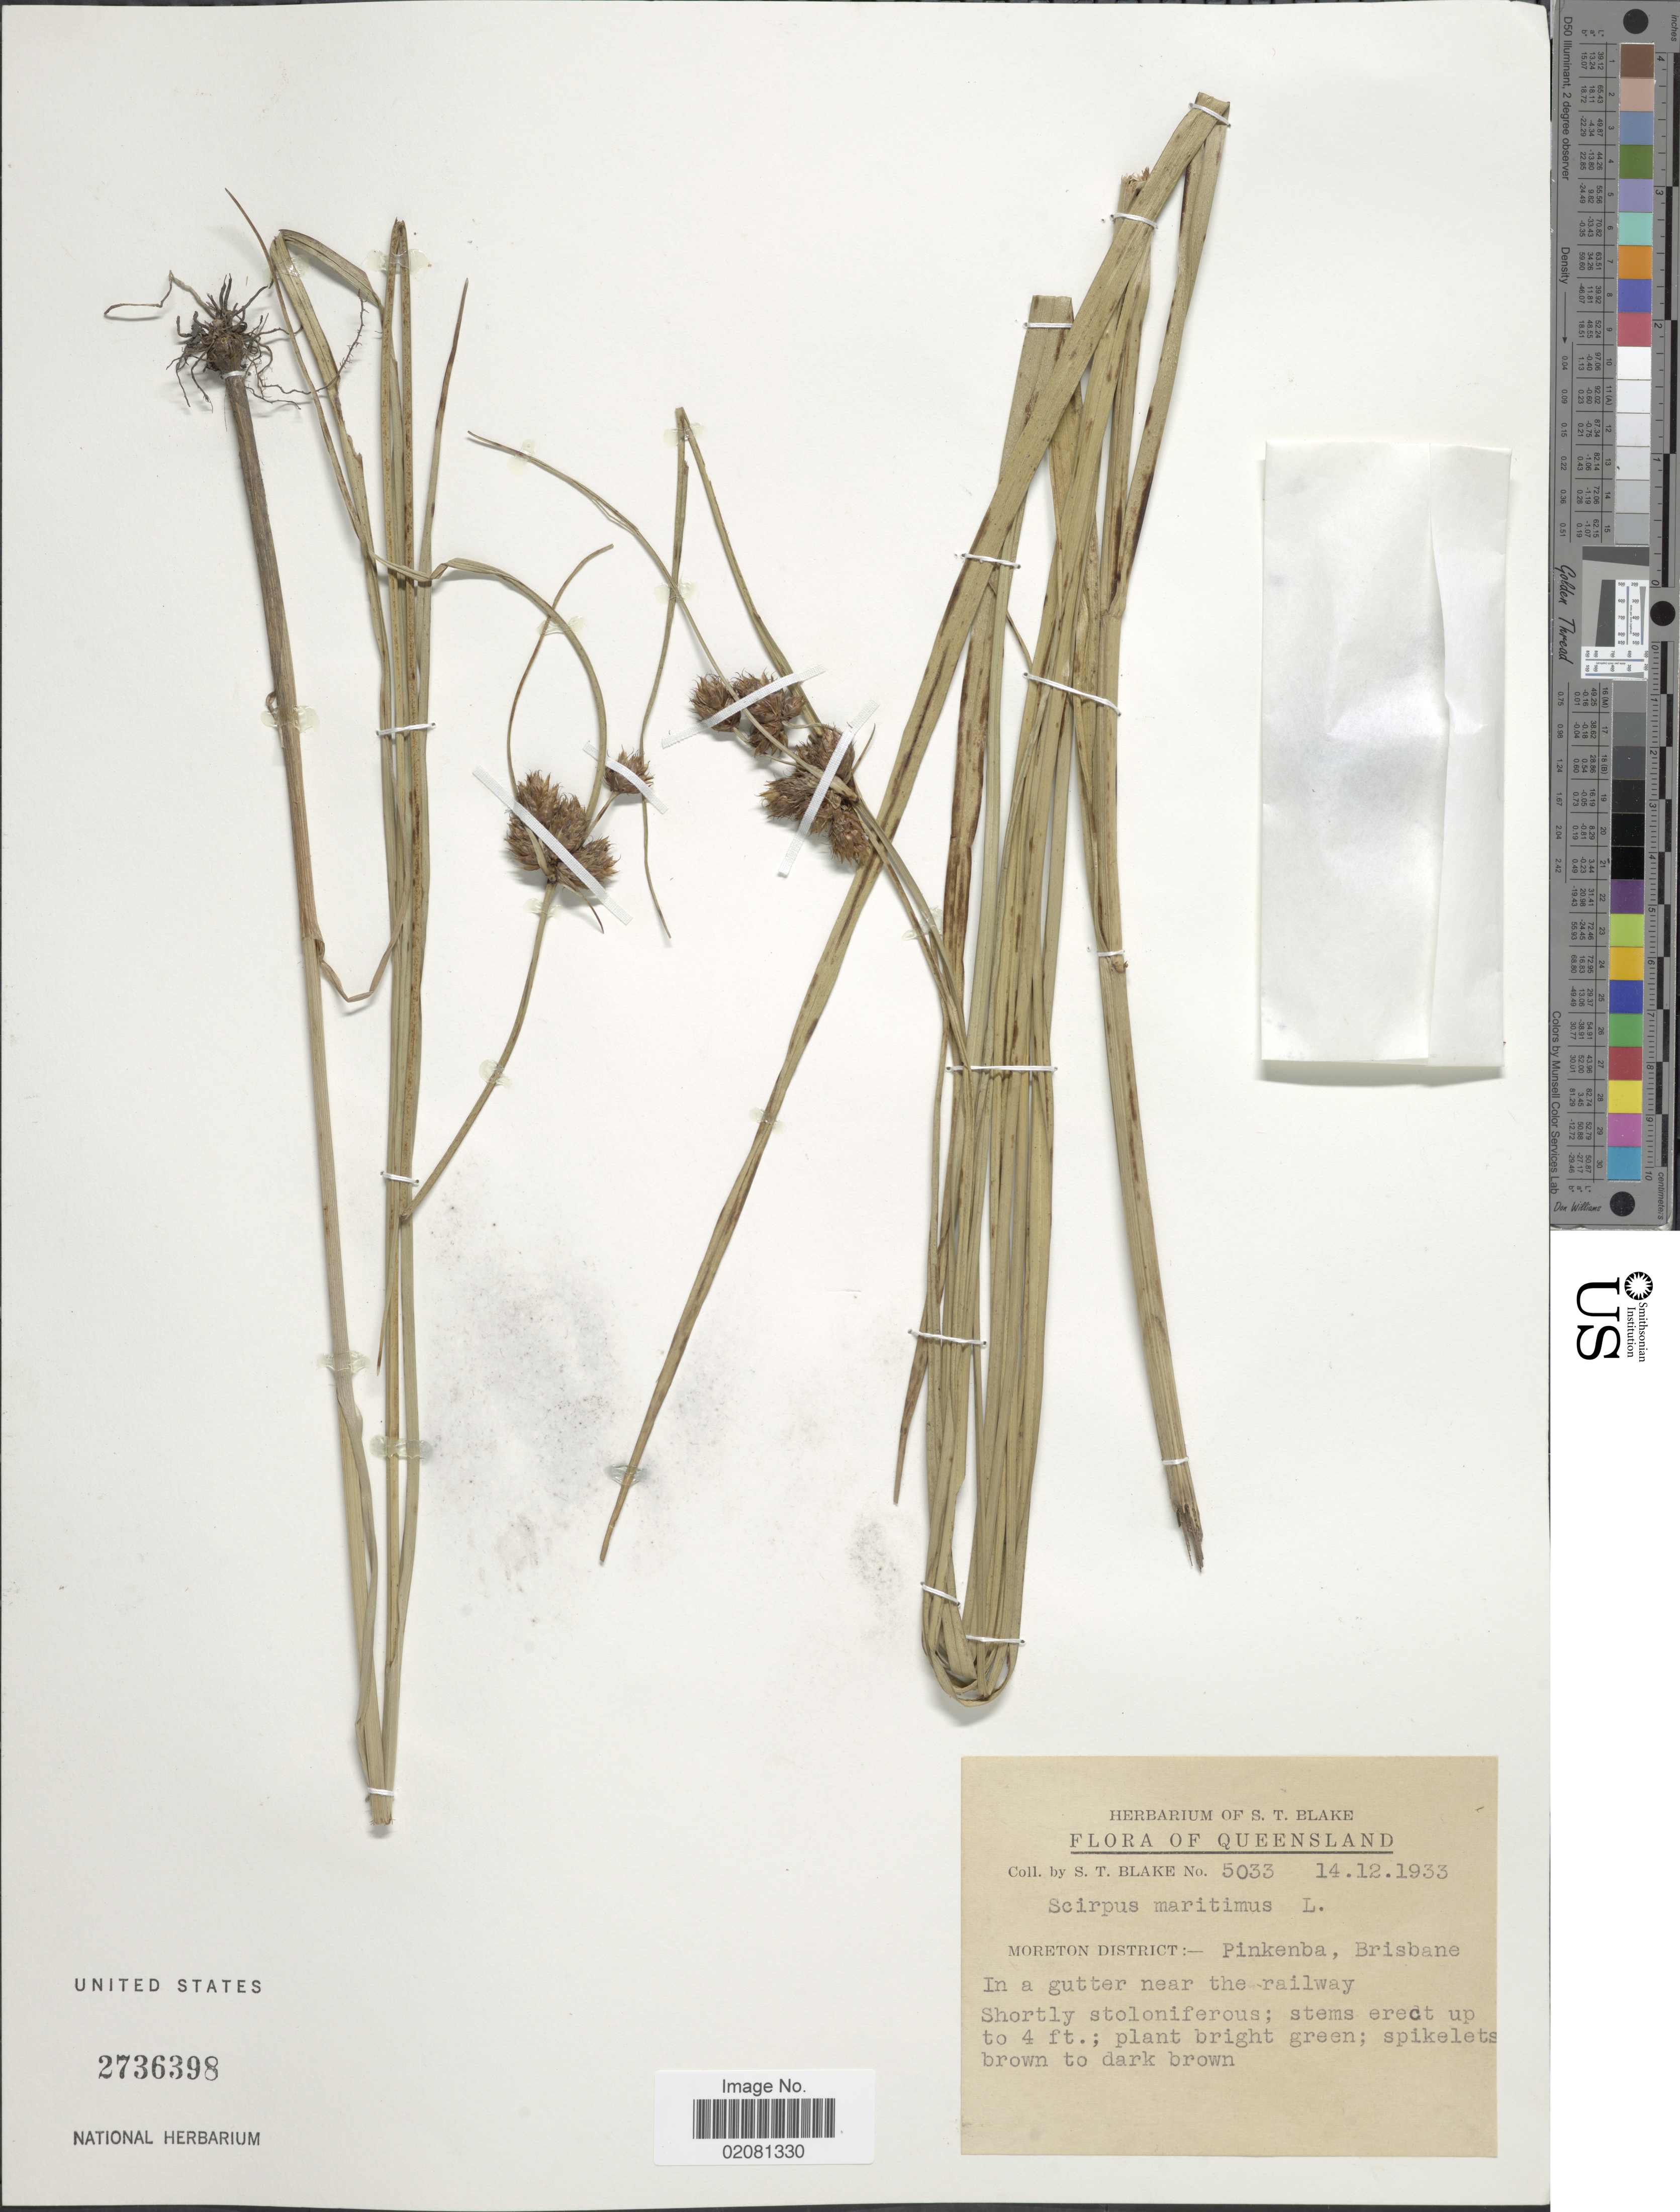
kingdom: Plantae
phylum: Tracheophyta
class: Liliopsida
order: Poales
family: Cyperaceae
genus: Bolboschoenus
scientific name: Bolboschoenus caldwellii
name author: (V.J. Cook) Soják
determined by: Strong, Mark T., (BOT), Smithsonian Institution - National Museum of Natural History (UNITED STATES)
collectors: S. T. Blake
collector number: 5033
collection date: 1933-12-14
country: Australia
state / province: Queensland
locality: Moreton District:- Pinenba, Brisbane, in a gutter near the railway.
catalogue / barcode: US 2736398